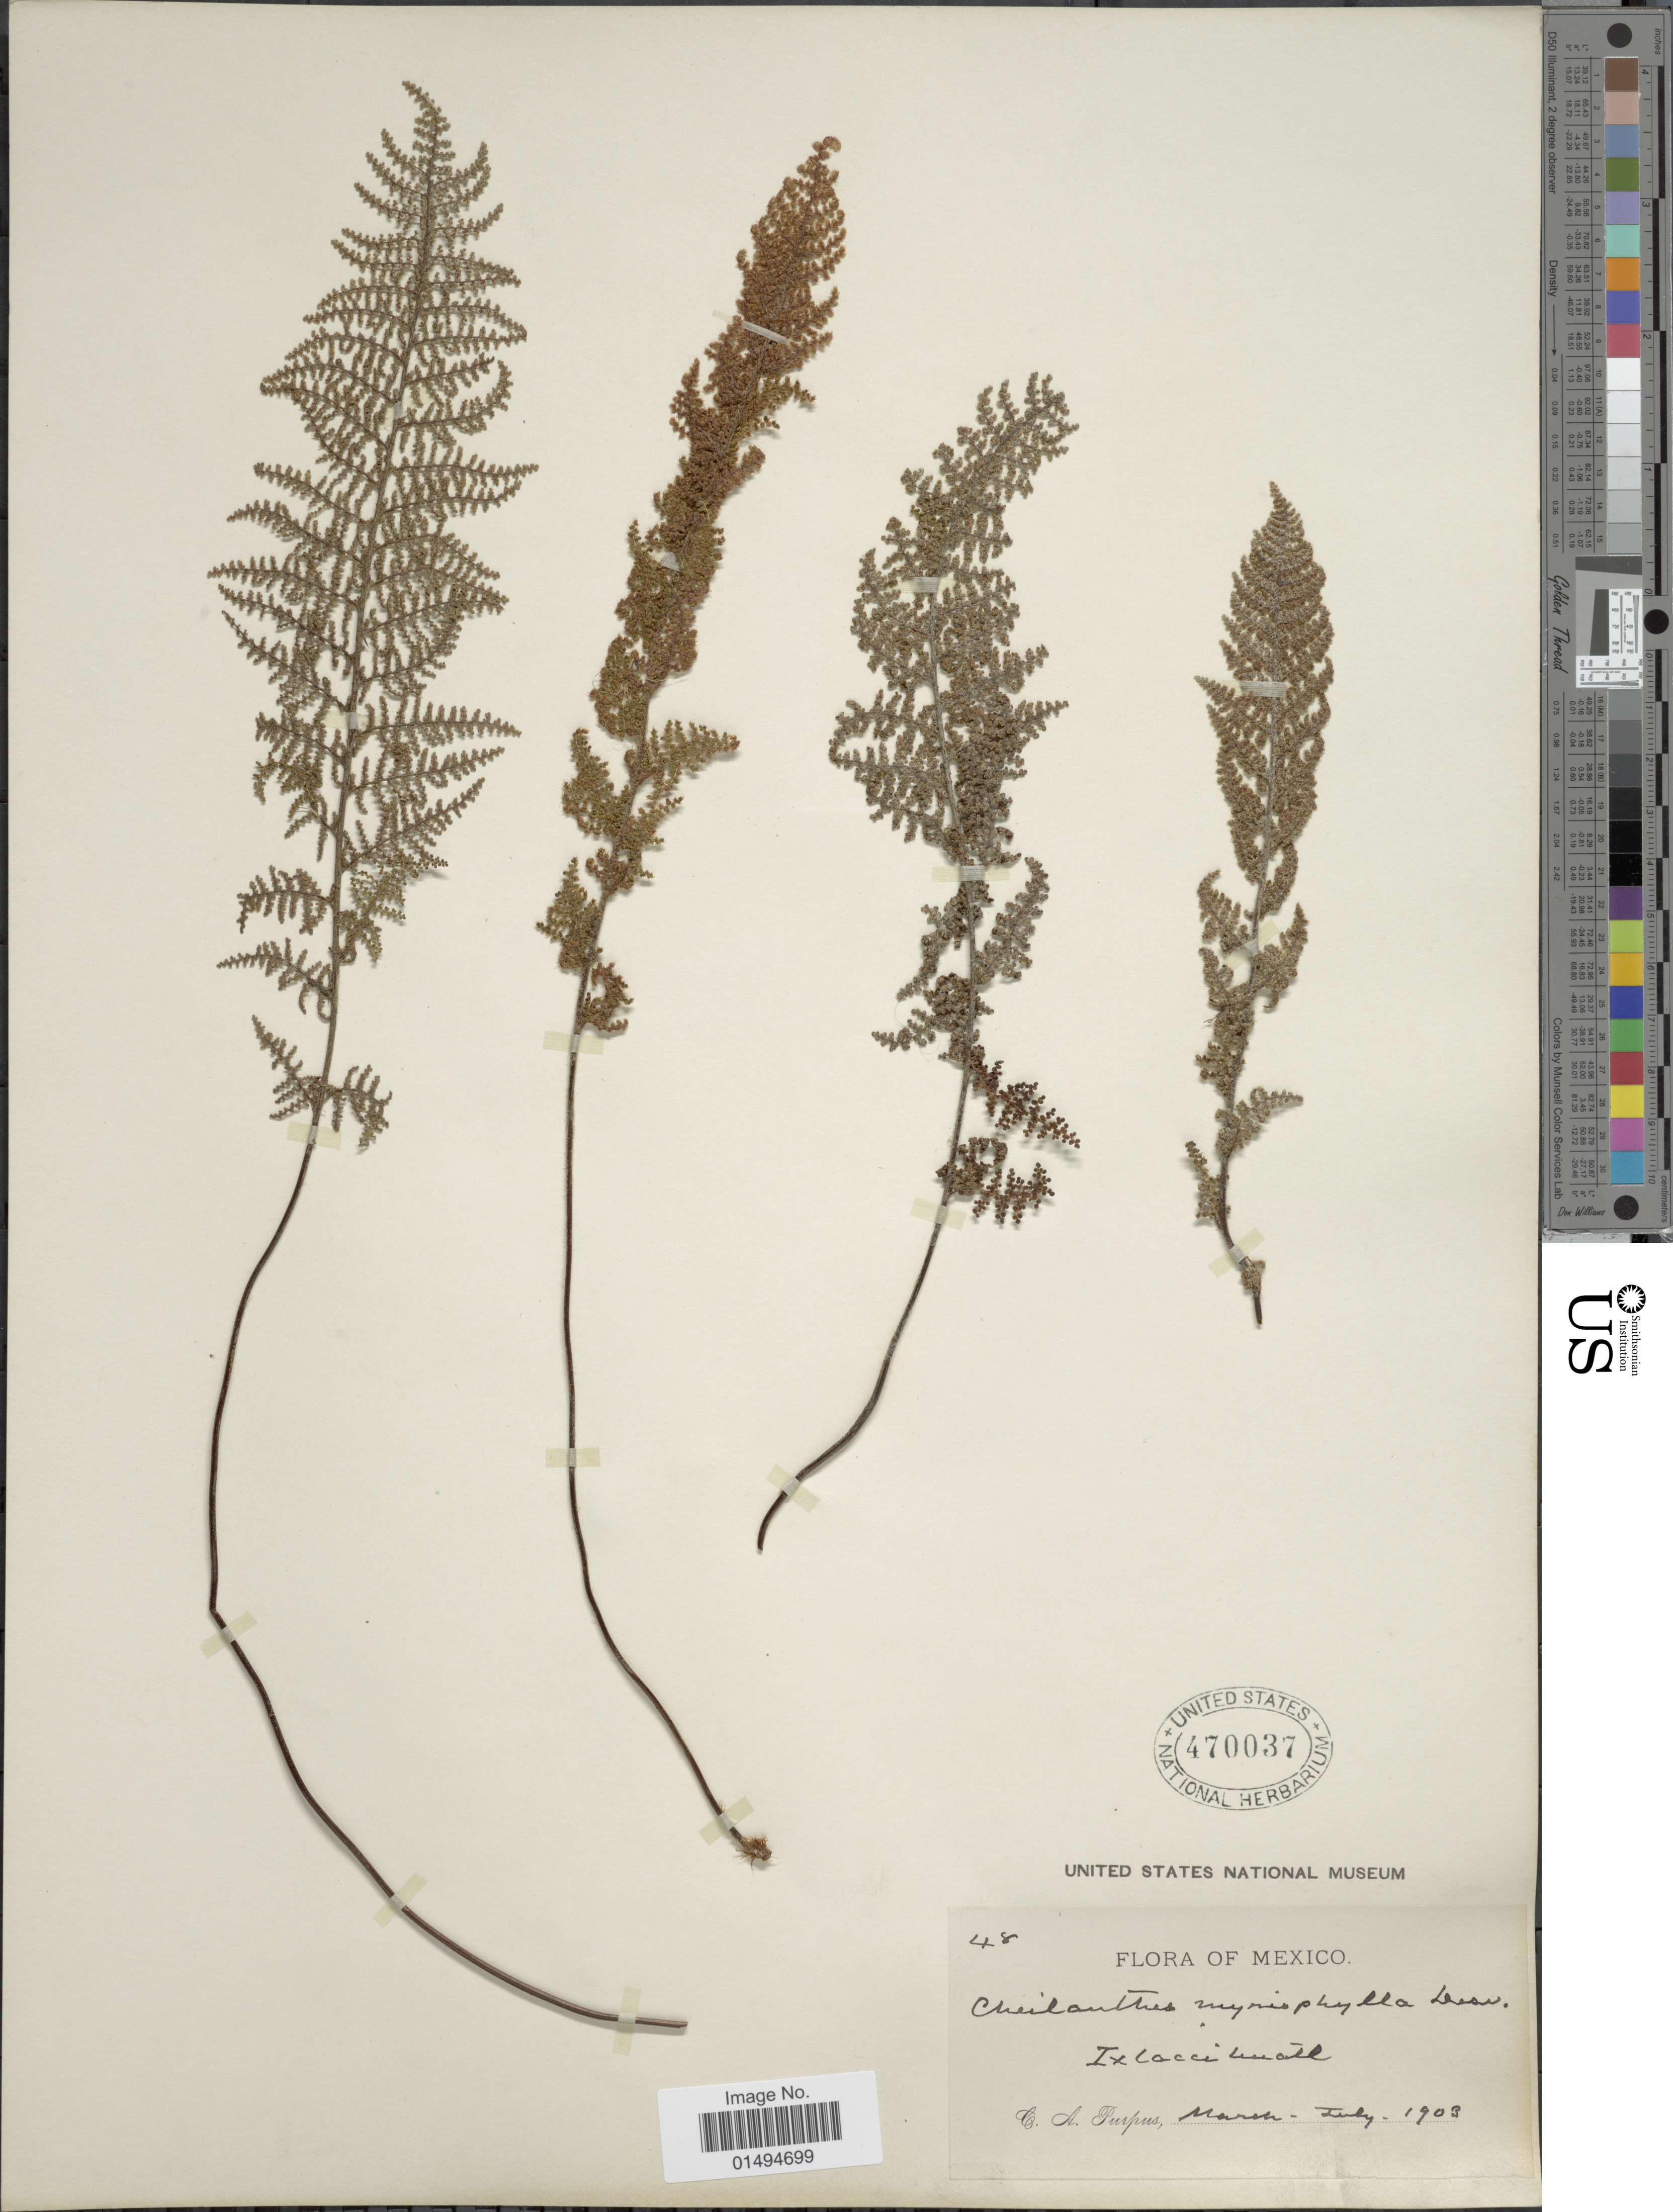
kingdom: Plantae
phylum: Tracheophyta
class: Polypodiopsida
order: Polypodiales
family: Pteridaceae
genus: Myriopteris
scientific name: Myriopteris myriophylla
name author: (Desv.) J. Sm.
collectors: A. Purpus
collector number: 48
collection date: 1903-03/1903-07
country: Mexico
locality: Iztaccihuatl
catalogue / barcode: US 470037